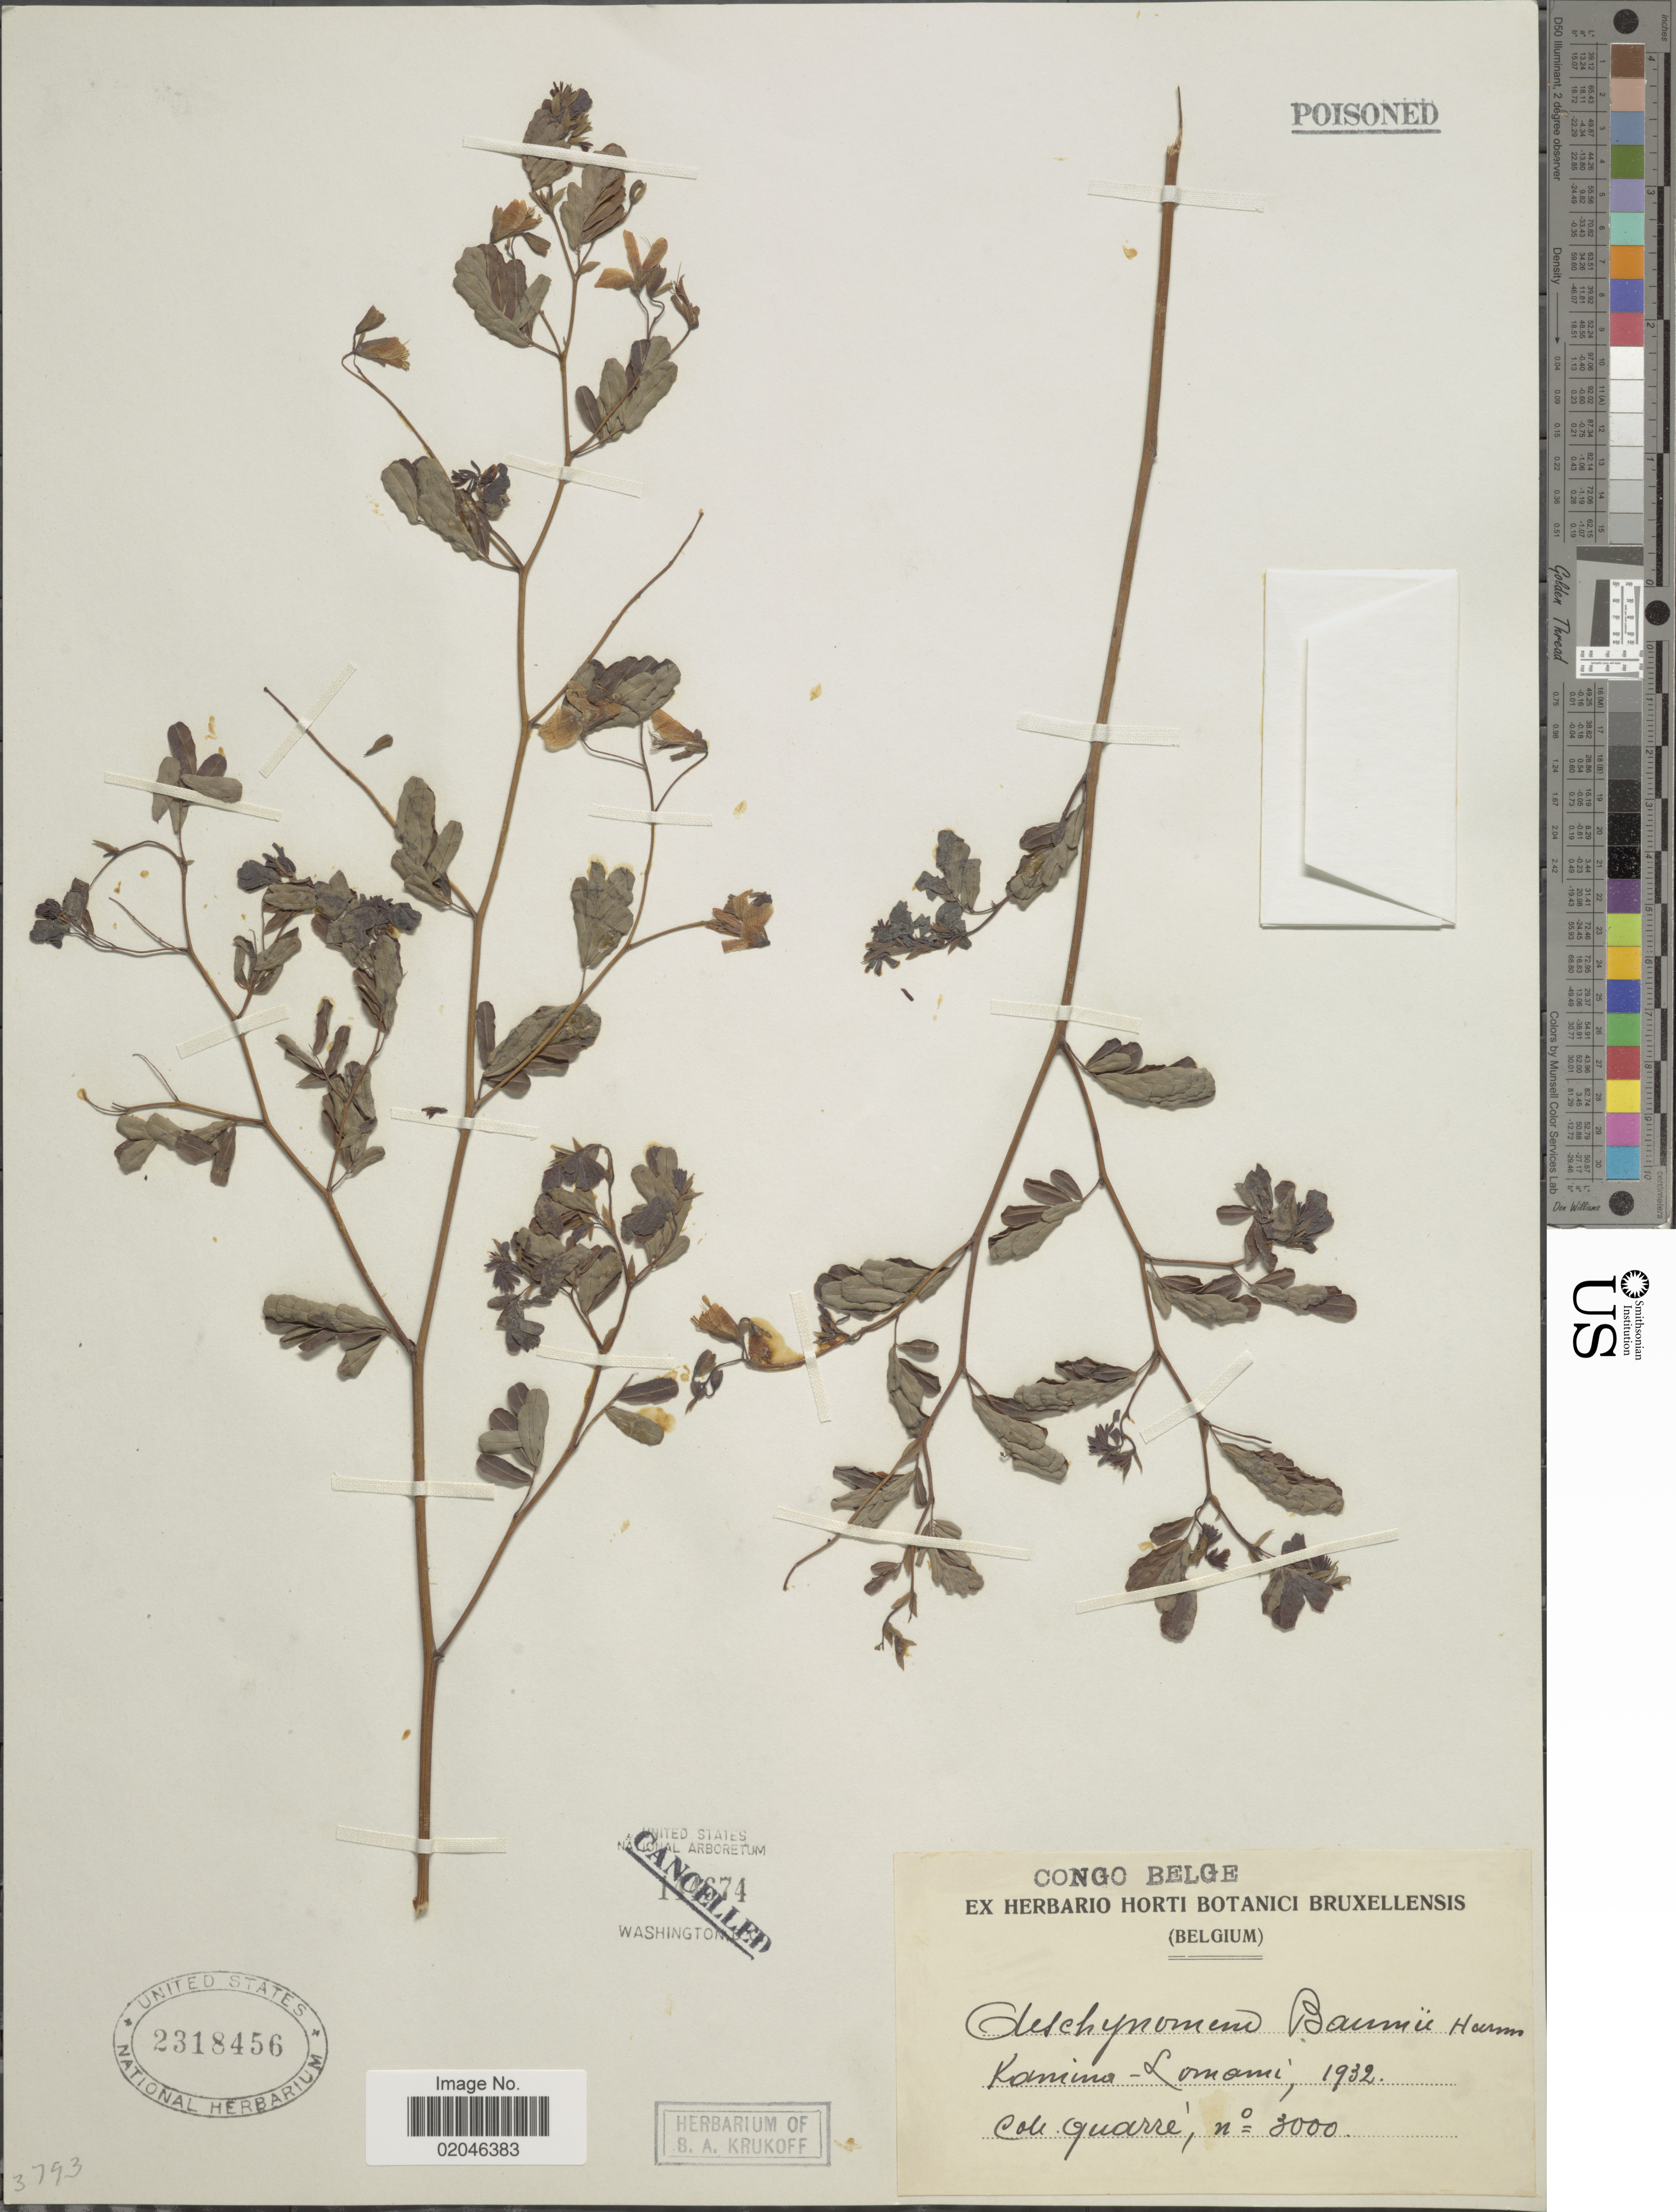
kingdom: Plantae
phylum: Tracheophyta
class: Magnoliopsida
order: Fabales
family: Fabaceae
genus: Aeschynomene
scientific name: Aeschynomene baumii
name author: Harms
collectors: -. Quarre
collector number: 3000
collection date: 1932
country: Congo, Democratic Republic of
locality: Kamina-Lomami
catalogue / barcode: US 2318456